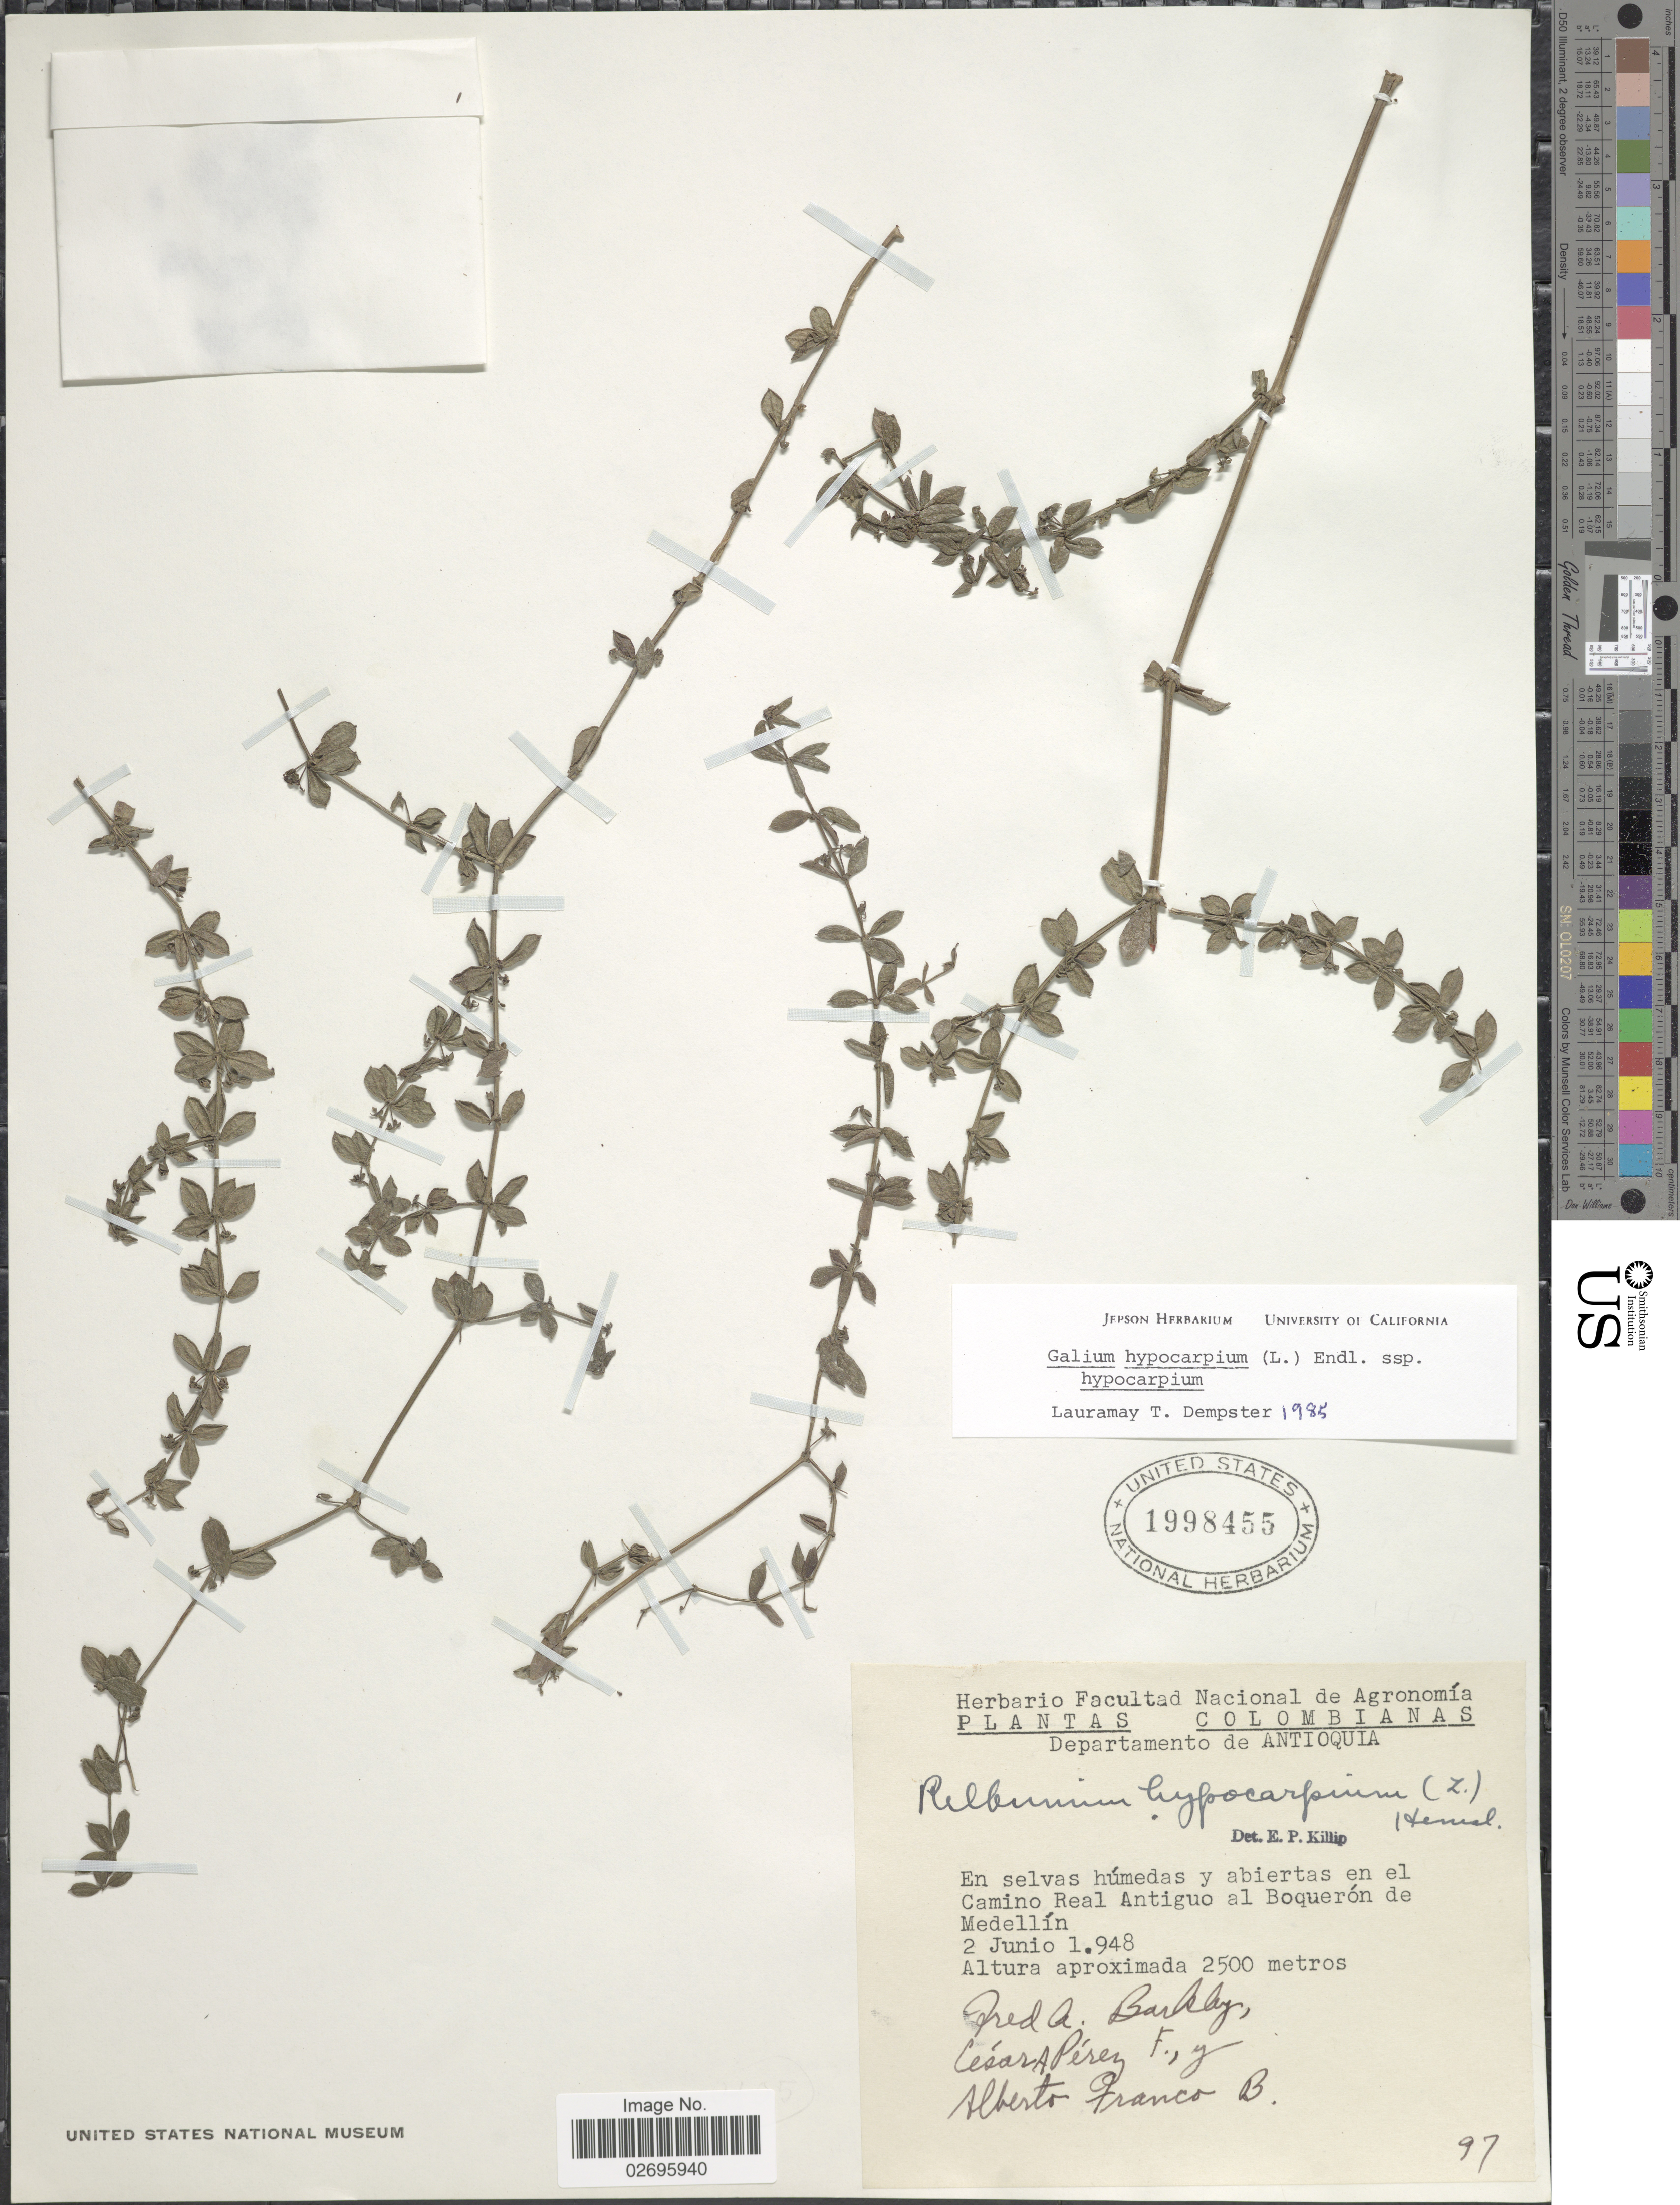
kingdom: Plantae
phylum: Tracheophyta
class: Magnoliopsida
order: Gentianales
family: Rubiaceae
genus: Galium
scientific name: Galium hypocarpium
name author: (L.) Endl. ex Griseb.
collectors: F. A. Barkley, C. Perez F. & A. Franco B.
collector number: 97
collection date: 1948-06-02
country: Colombia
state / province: Antioquia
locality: Departamento de Antioquia, En selva húmedas y abiertas en el Camino Real Antiguo al Boquerón de Medellín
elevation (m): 2500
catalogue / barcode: US 1998455